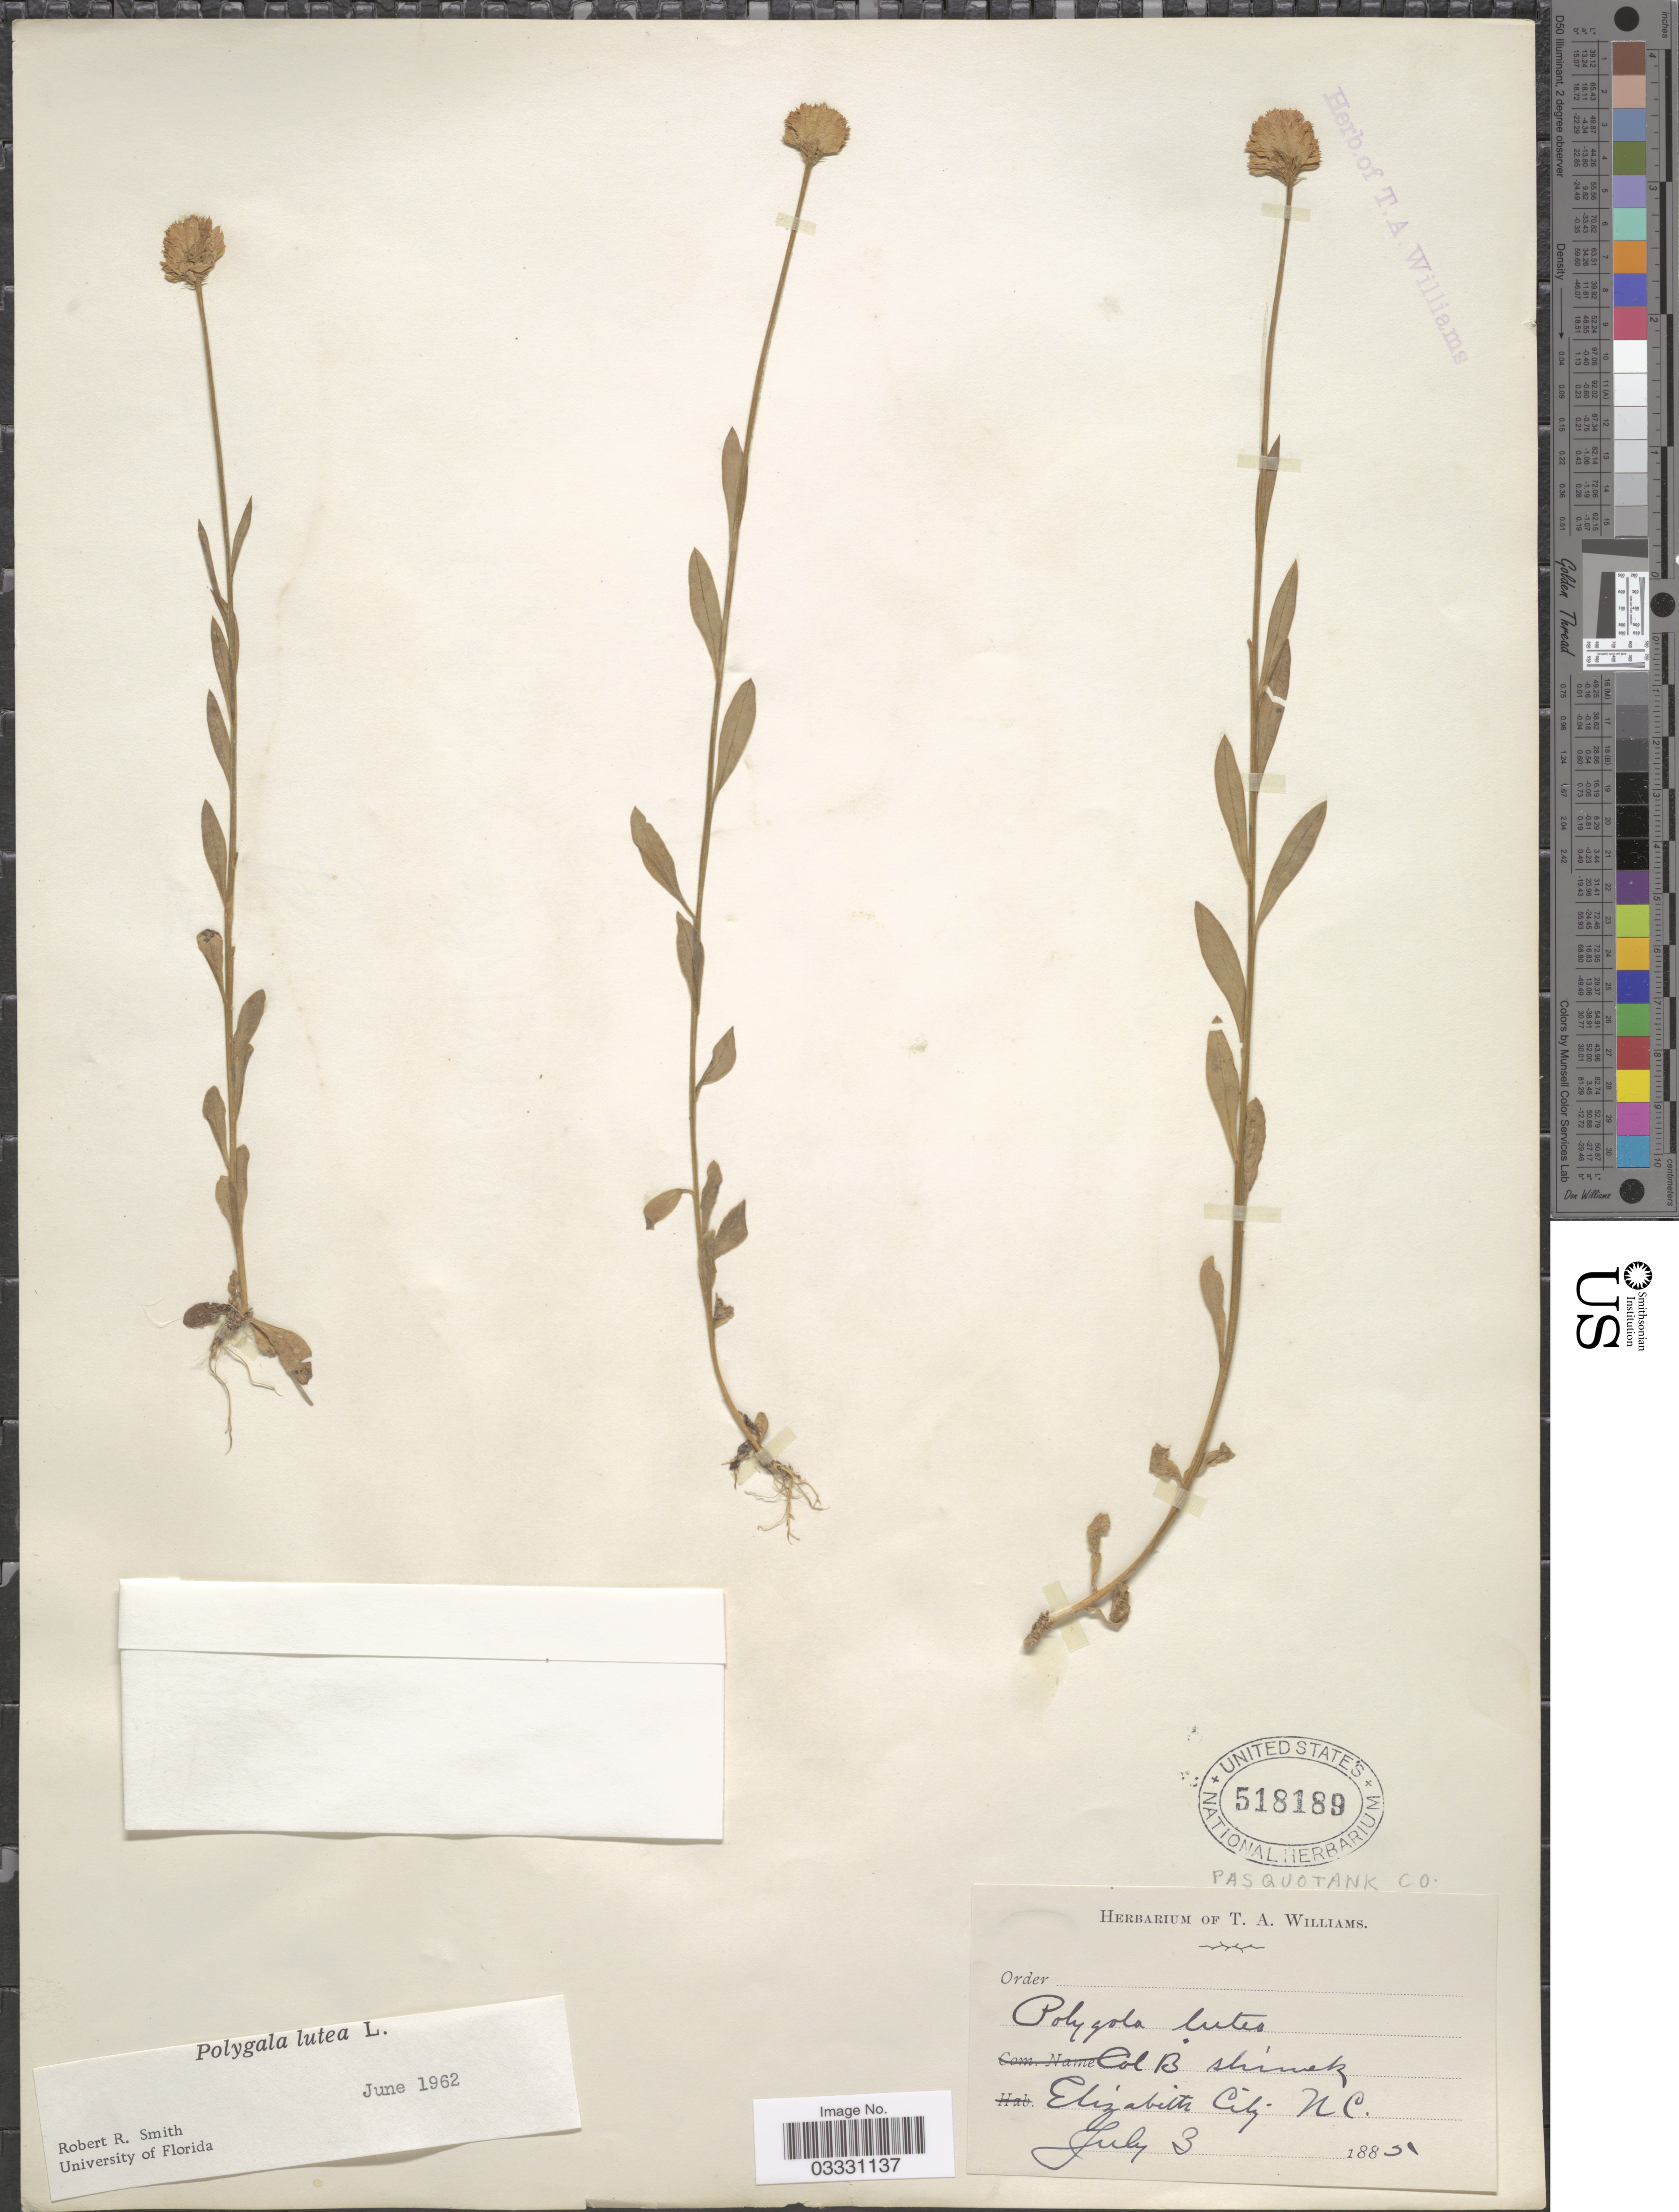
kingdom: Plantae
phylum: Tracheophyta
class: Magnoliopsida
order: Fabales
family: Polygalaceae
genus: Polygala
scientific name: Polygala lutea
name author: L.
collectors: B. Shimek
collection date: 1885-07-03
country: United States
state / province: North Carolina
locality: Pasquotank Co. Elizabeth City.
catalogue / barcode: US 518189